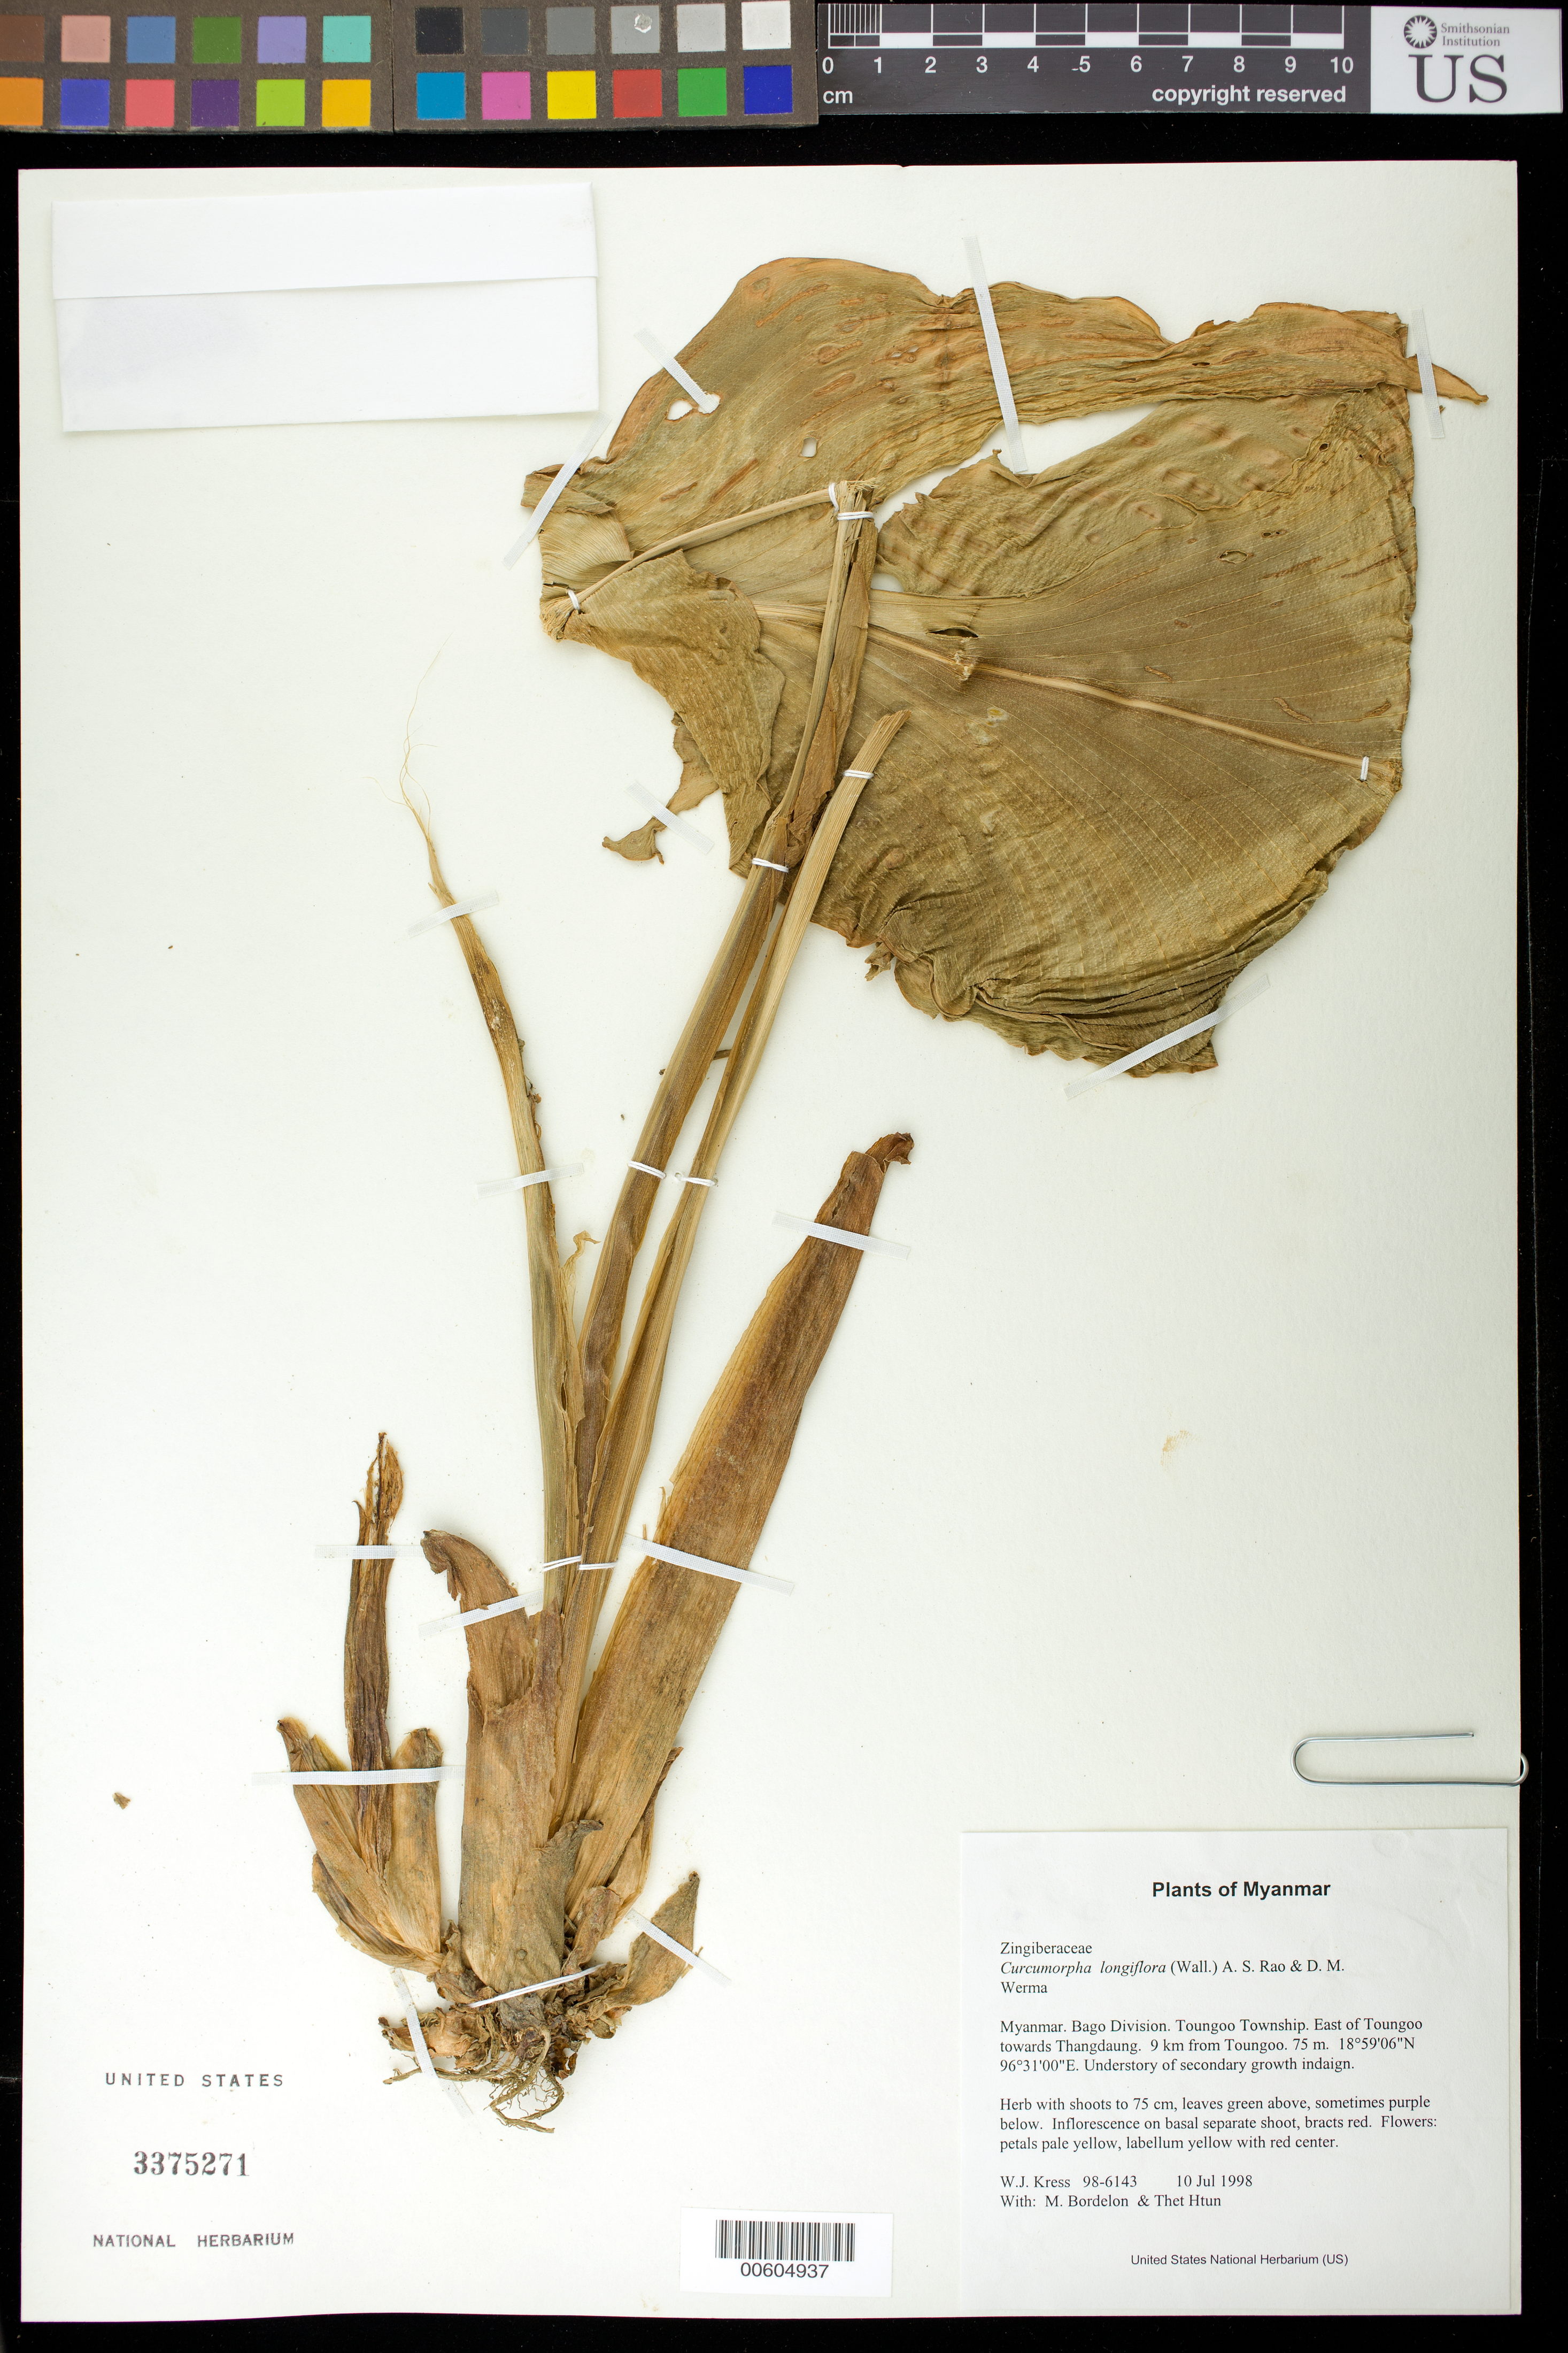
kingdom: Plantae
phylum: Tracheophyta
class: Liliopsida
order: Zingiberales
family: Zingiberaceae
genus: Boesenbergia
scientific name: Boesenbergia longiflora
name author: (Wall.) Kuntze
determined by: Strong, M. T., (US), Smithsonian Institution - National Museum of Natural History (UNITED STATES)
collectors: W. J. Kress, M. Bordelon & Thet Htun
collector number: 98-6143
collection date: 1998-07-10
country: Myanmar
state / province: Bago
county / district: Toungoo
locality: East of Toungoo towards Thangdaung. 9 km from Toungoo.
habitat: Understory of secondary growth indaign.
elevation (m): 75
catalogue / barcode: US 3375271